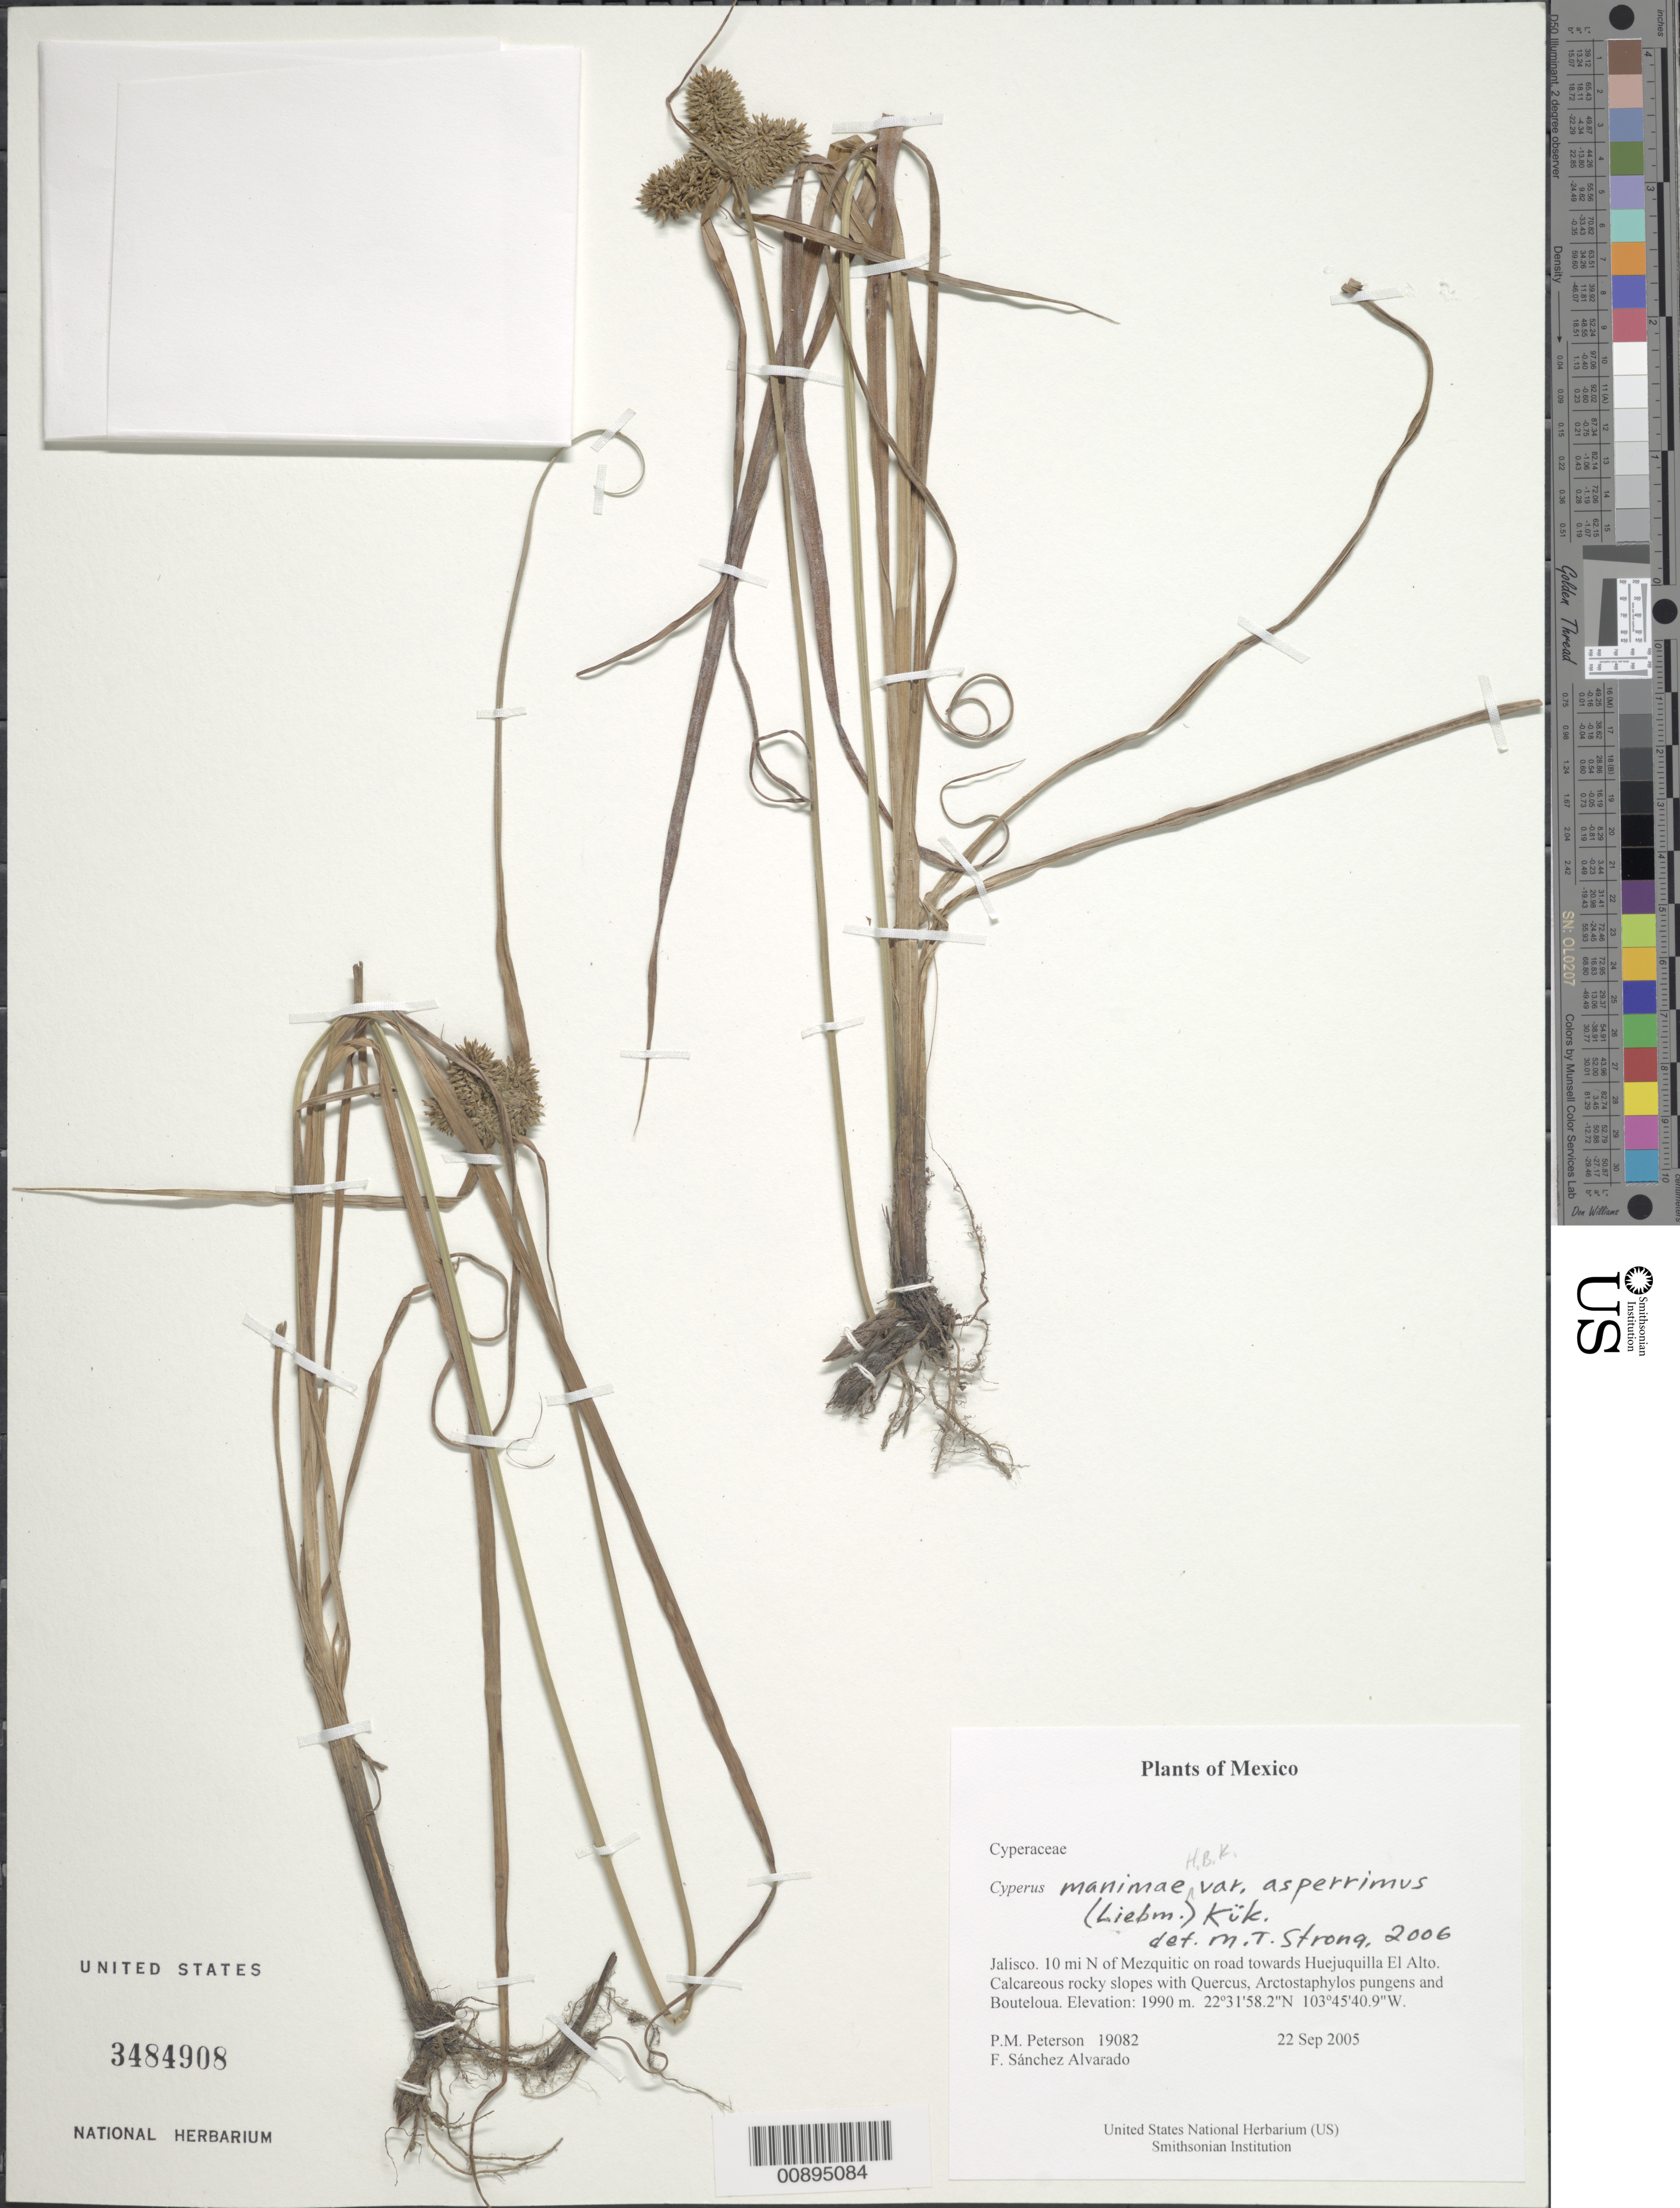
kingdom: Plantae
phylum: Tracheophyta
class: Liliopsida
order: Poales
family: Cyperaceae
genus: Cyperus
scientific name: Cyperus manimae var. asperrimus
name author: (Liebm.) Kük.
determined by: Gonzalez, Sophie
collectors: P. M. Peterson & F. Sánchez Alvarado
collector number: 19082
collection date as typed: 22 Sep 2005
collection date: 2005-09-22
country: Mexico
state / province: Jalisco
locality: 10 mi N of Mezquitic on road towards Huejuquilla El Alto. Calcareous rocky slopes with Quercus, Arctostaphylos pungens and Bouteloua.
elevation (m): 1990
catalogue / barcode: US 3484908